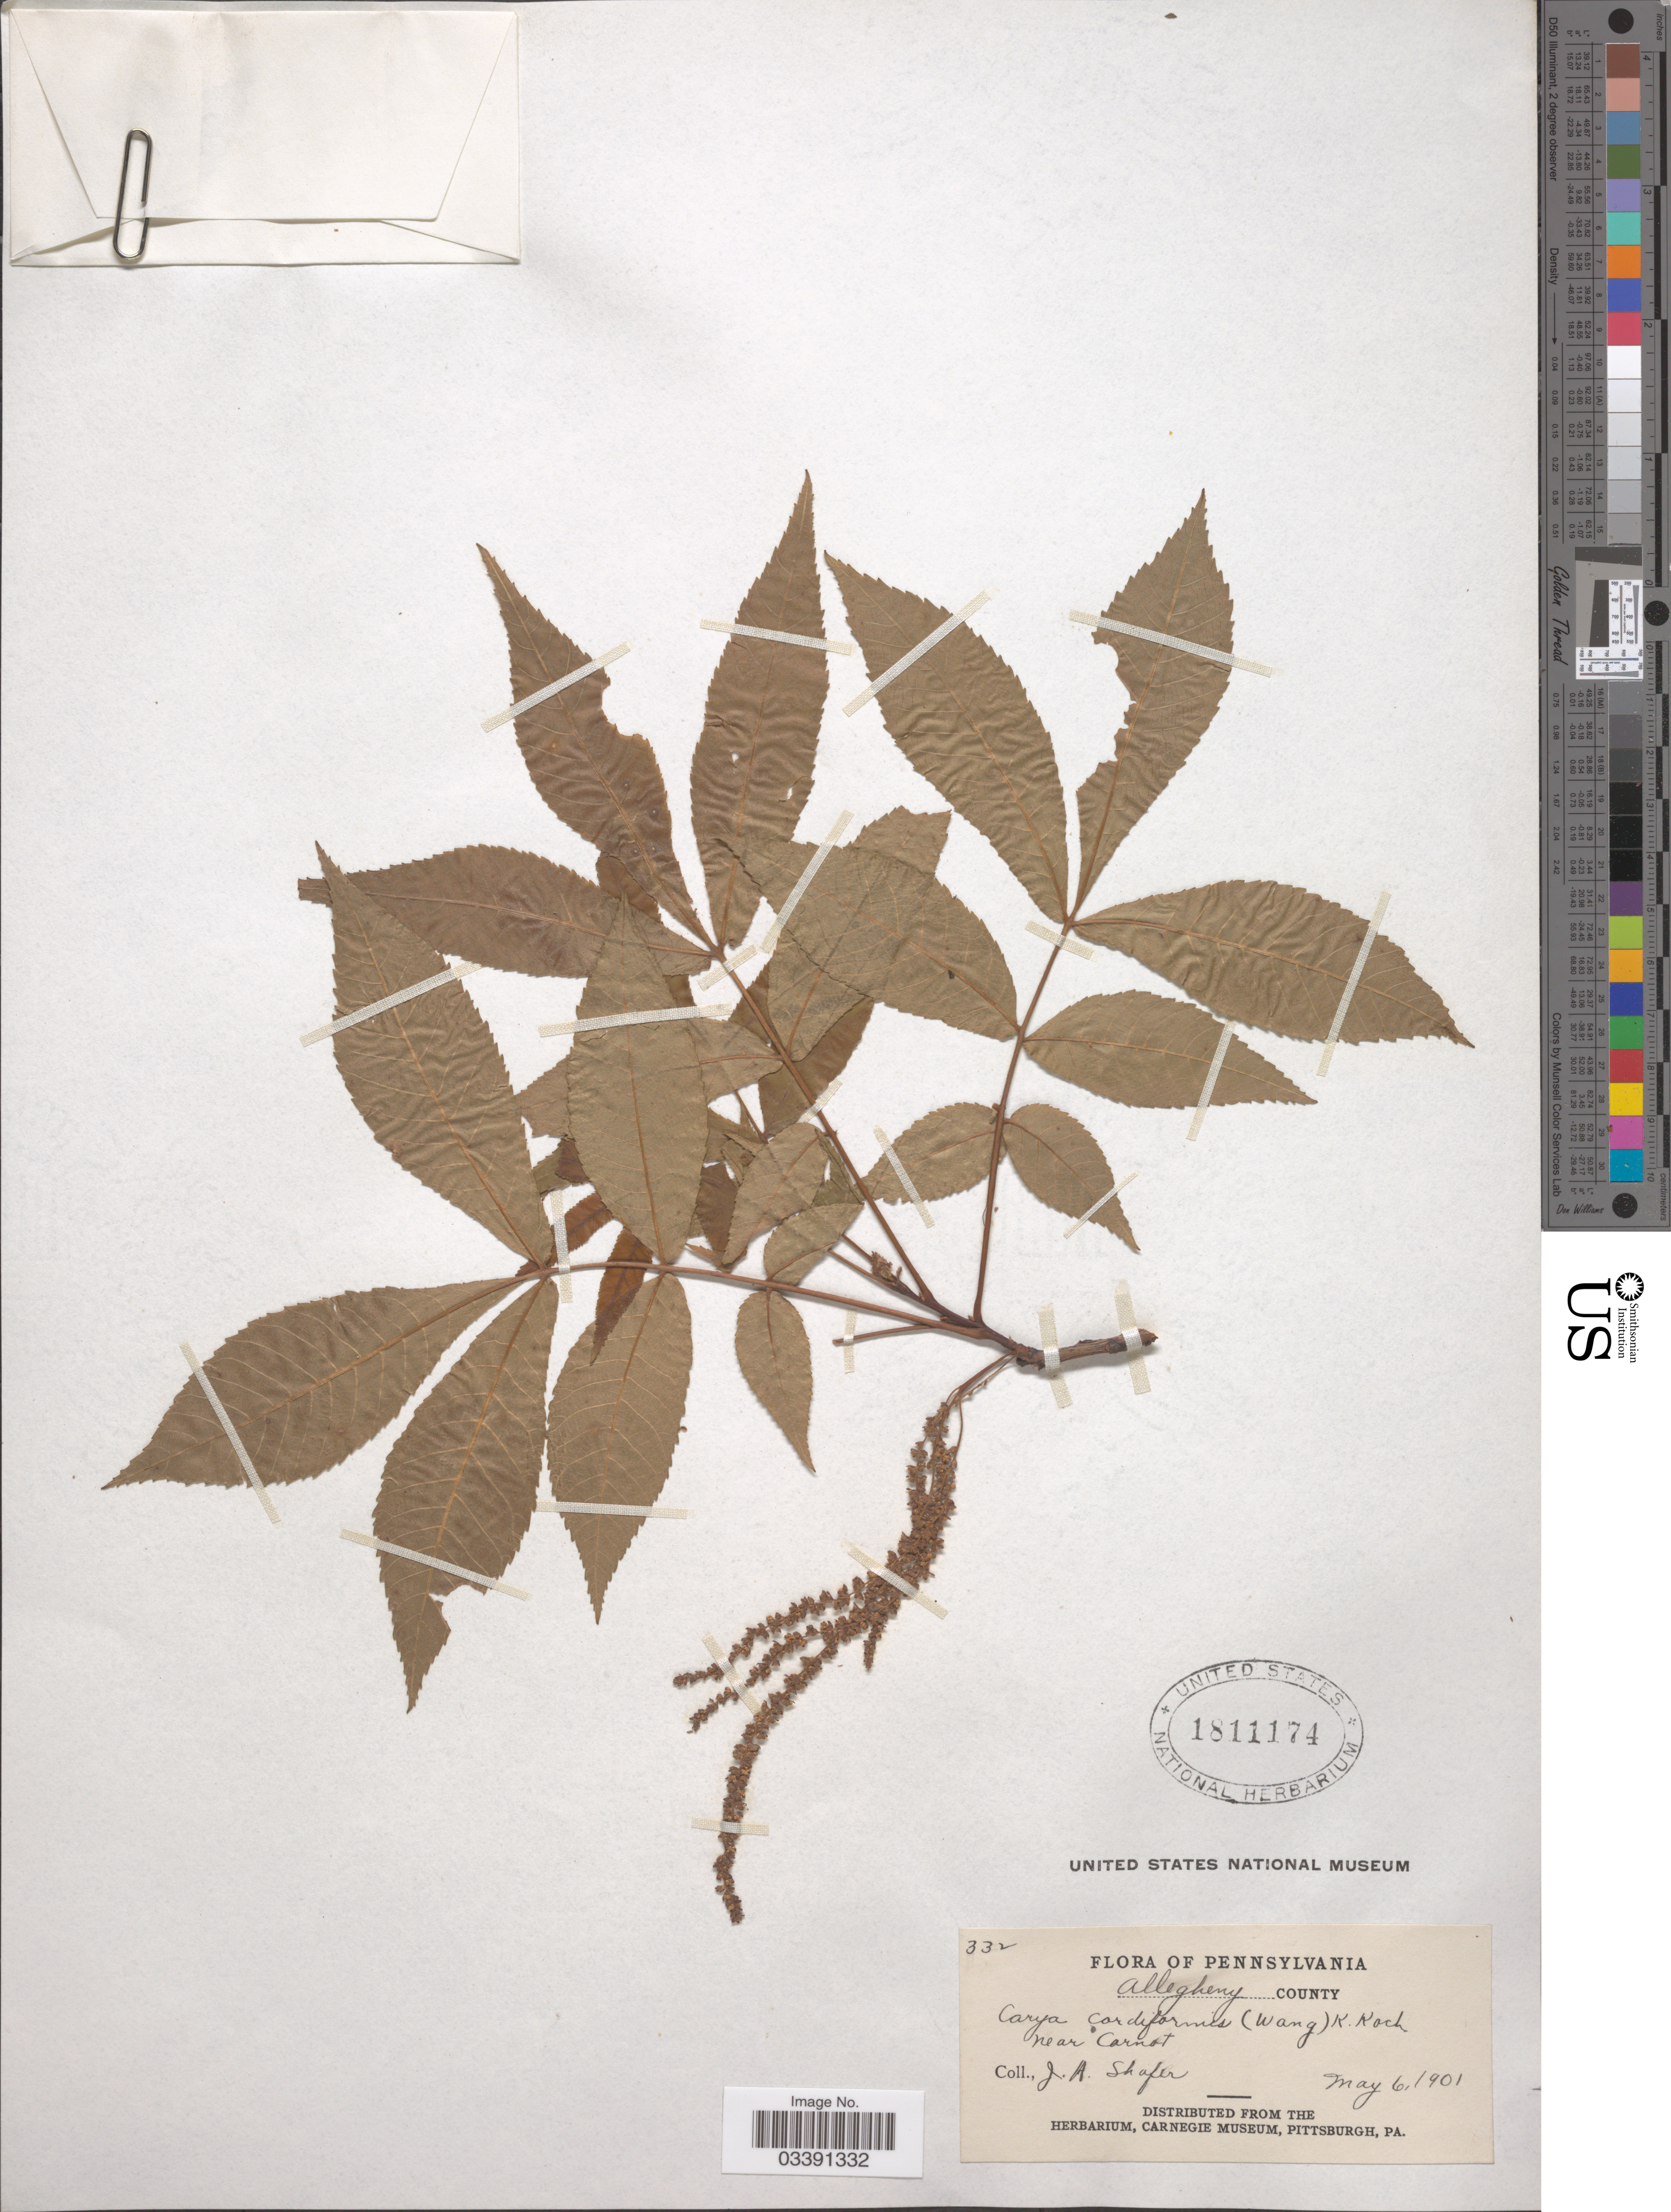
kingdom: Plantae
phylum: Tracheophyta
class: Magnoliopsida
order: Fagales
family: Juglandaceae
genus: Carya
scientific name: Carya cordiformis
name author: (Wangenh.) K. Koch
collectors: J. A. Shafer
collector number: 332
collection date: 1901-05-06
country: United States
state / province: Pennsylvania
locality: Allegheny County. Near Carnot.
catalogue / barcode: US 1811174